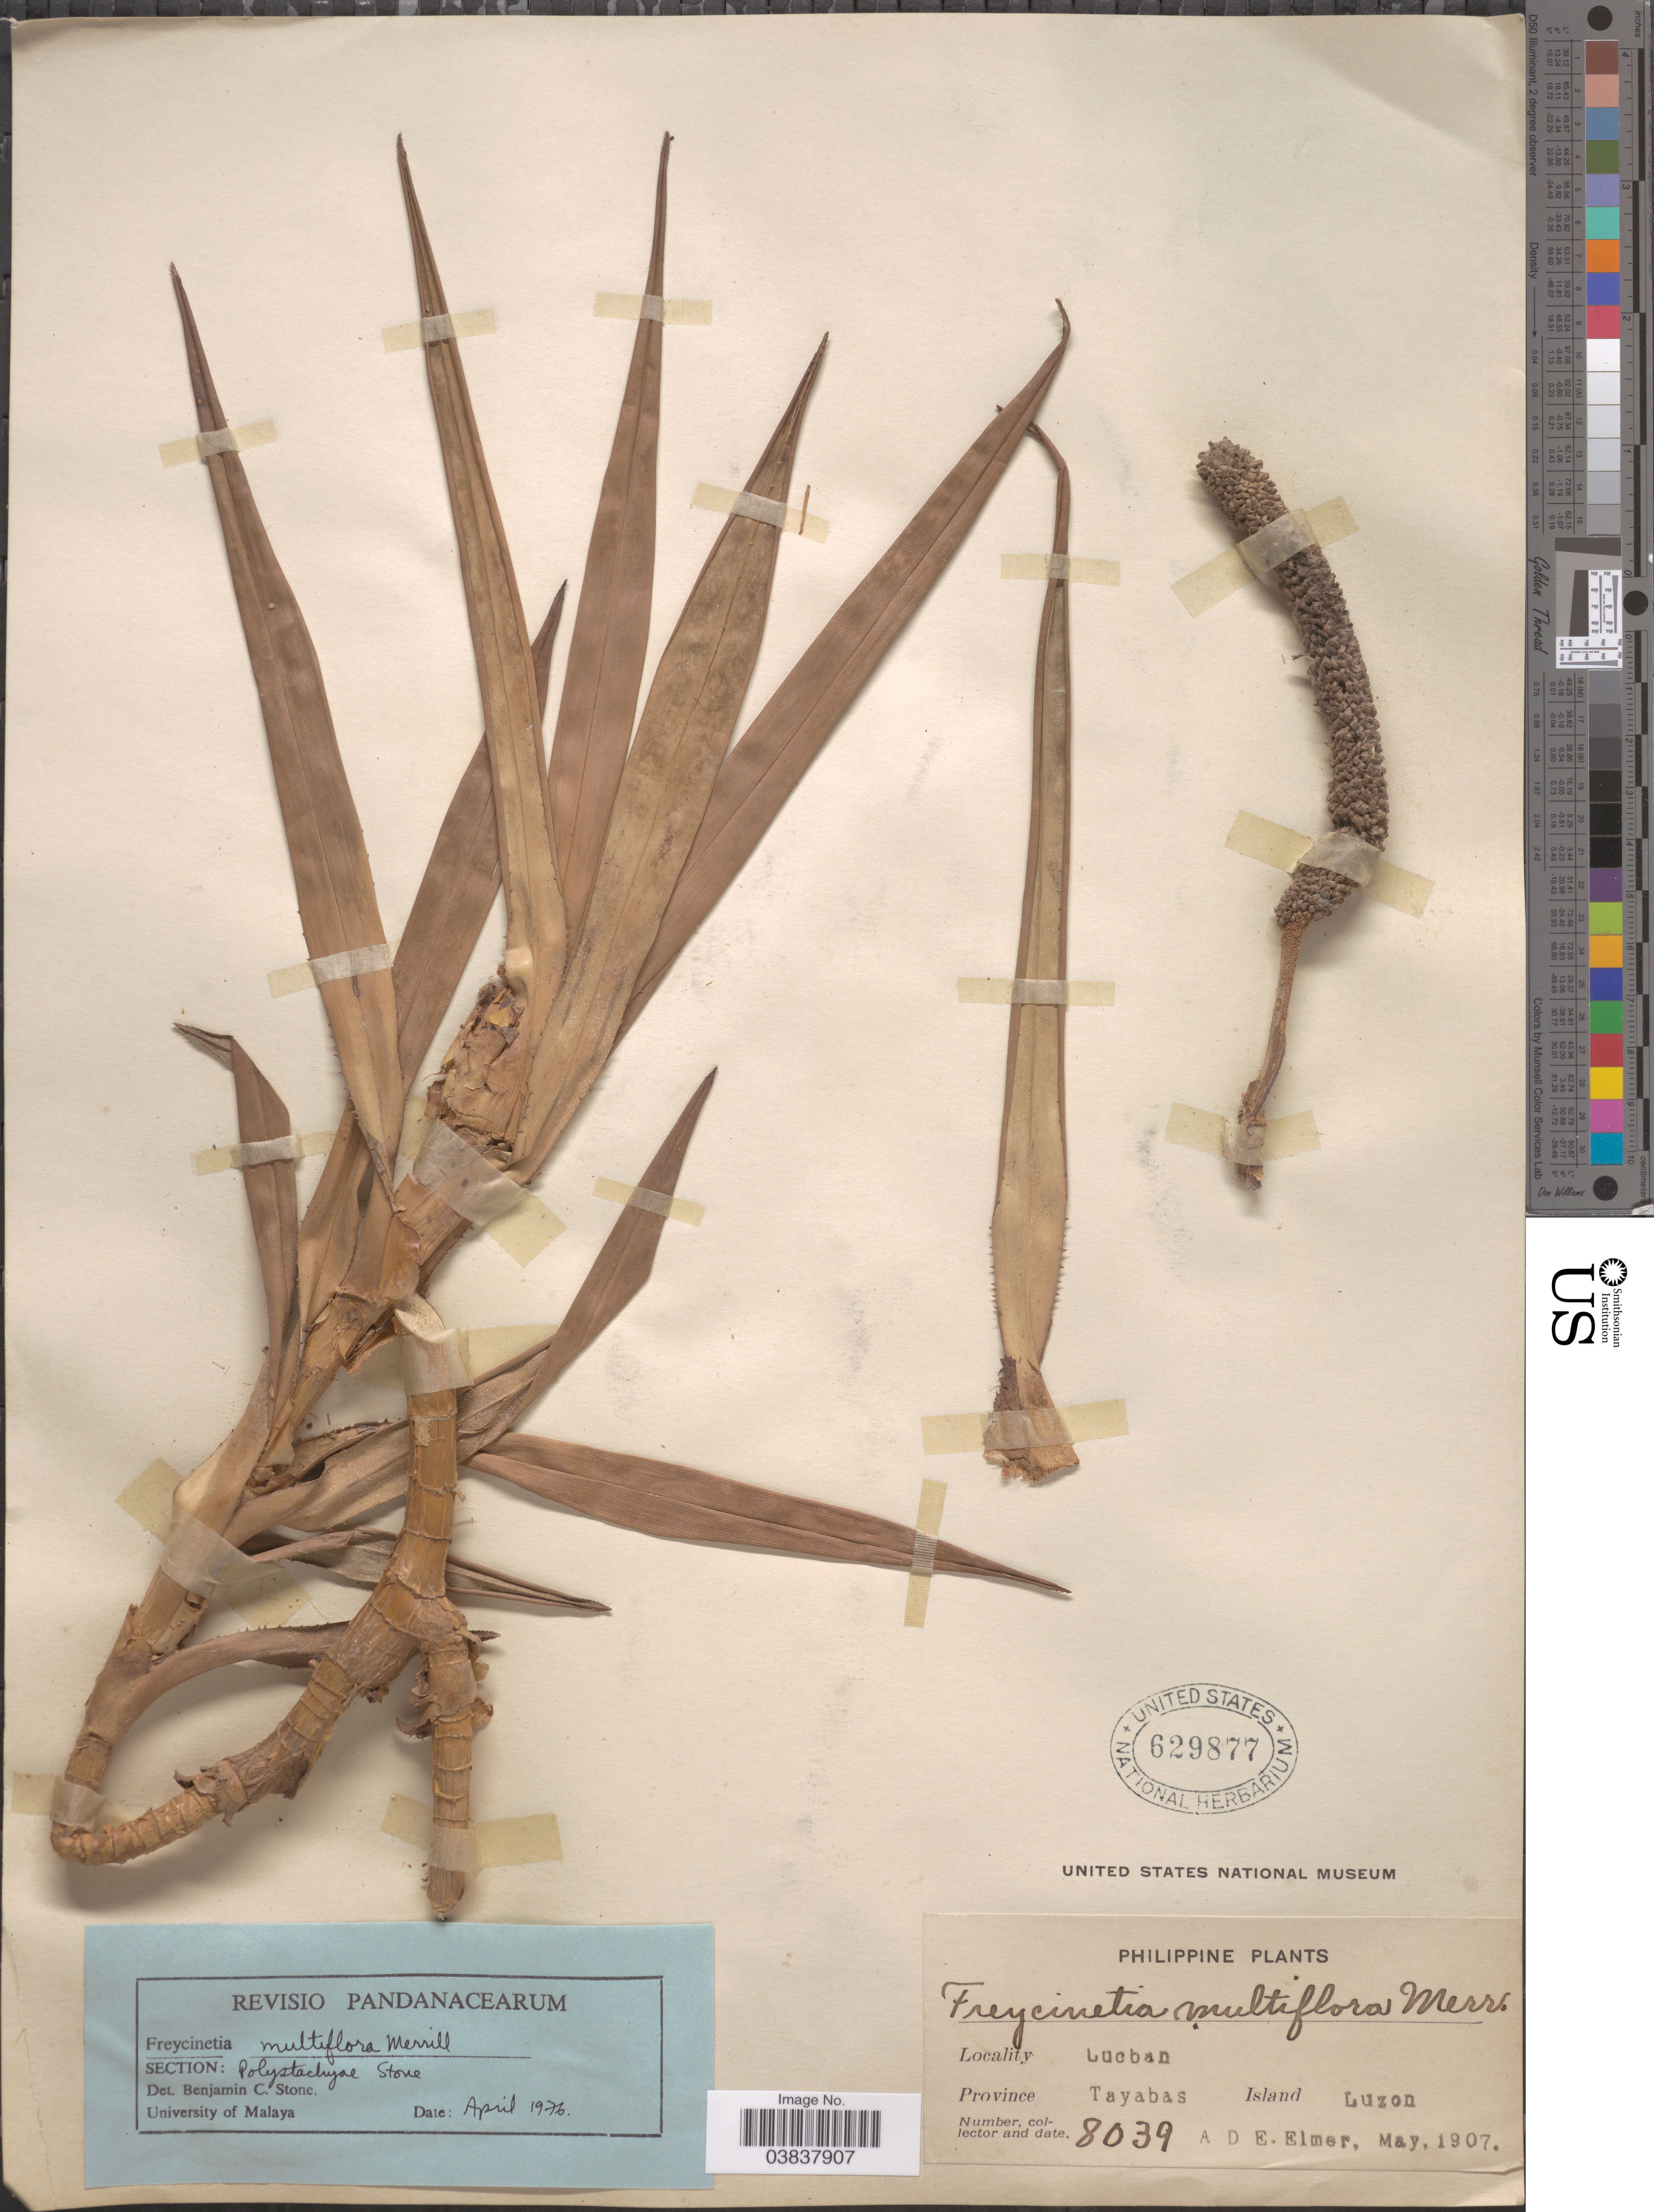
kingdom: Plantae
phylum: Tracheophyta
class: Liliopsida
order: Pandanales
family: Pandanaceae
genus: Freycinetia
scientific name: Freycinetia multiflora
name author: Merr.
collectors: A. D. E. Elmer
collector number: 8039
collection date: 1907-05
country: Philippines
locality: Lucban, Province Tayabas, Island Luzon.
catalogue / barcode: US 629877